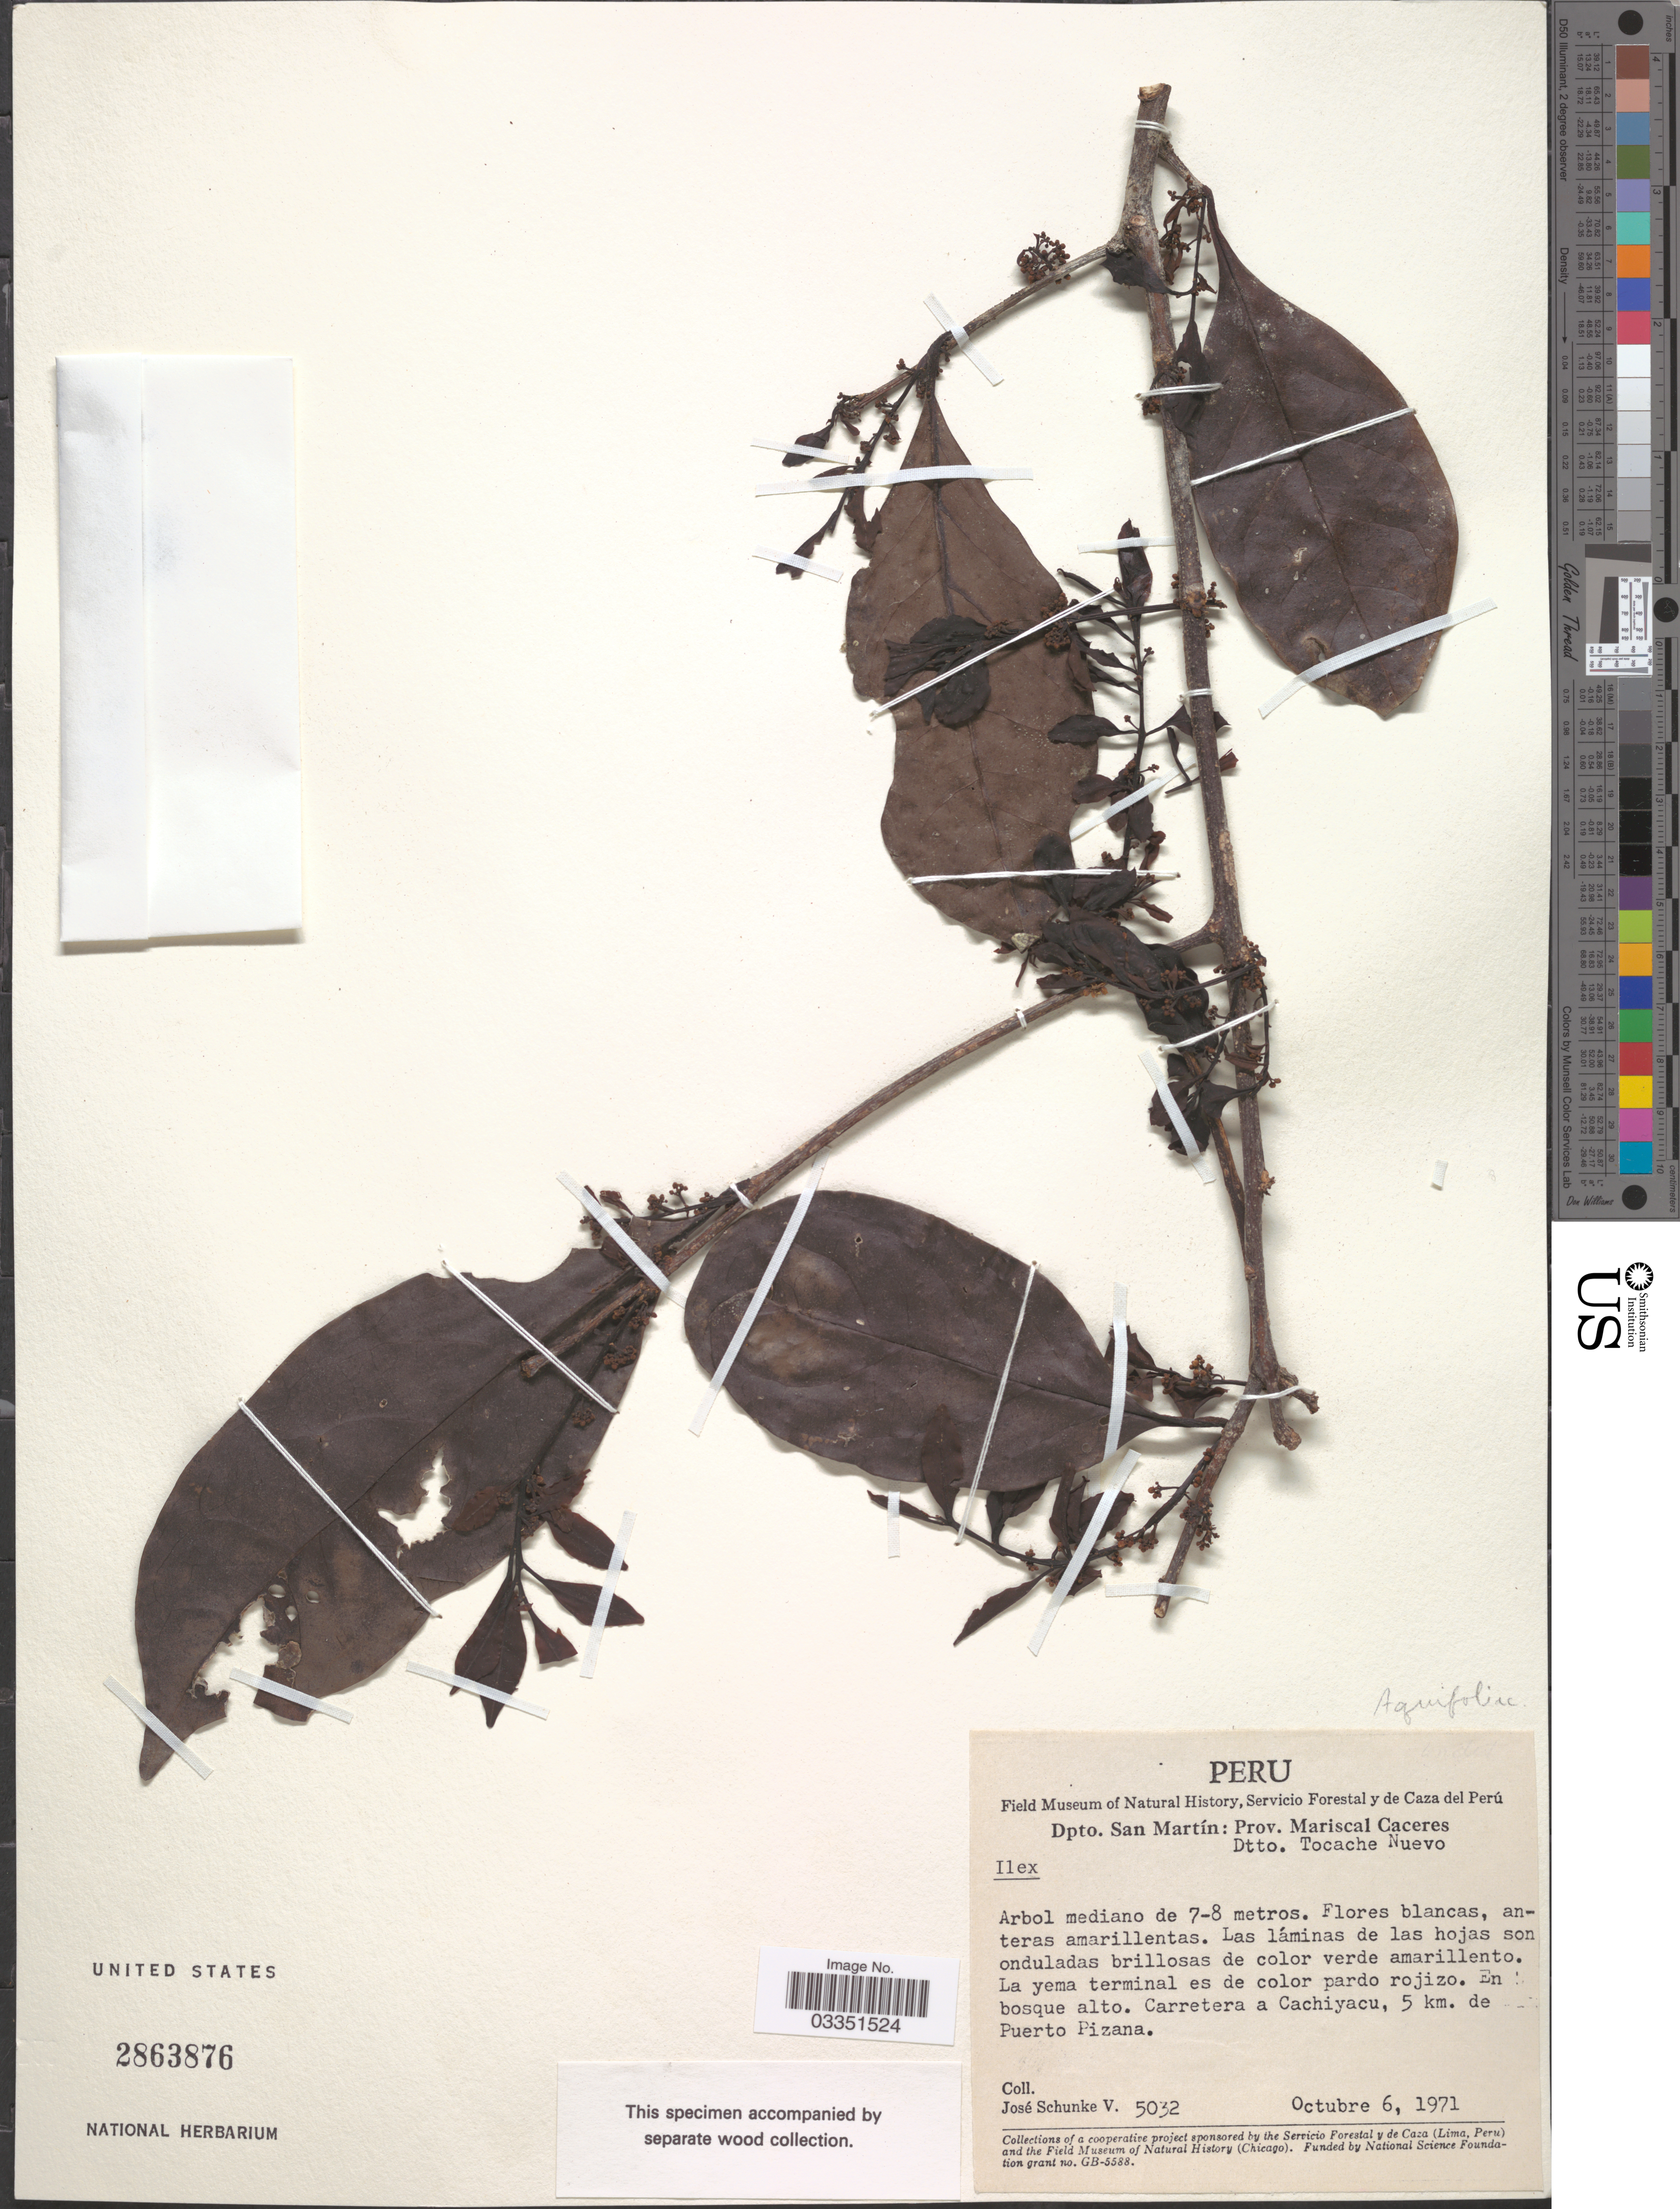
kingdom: Plantae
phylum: Tracheophyta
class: Magnoliopsida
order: Aquifoliales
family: Aquifoliaceae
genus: Ilex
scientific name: Ilex sp.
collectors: J. Schunke Vigo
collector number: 5032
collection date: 1971-10-06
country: Peru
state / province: San Martín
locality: Dpto. San Martín: Prov. Mariscal Caceres. Dtto. Tocache Nuevo. Carretera a Cachiyacu, 6 km. de Puerto Pizana.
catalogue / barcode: US 2863876